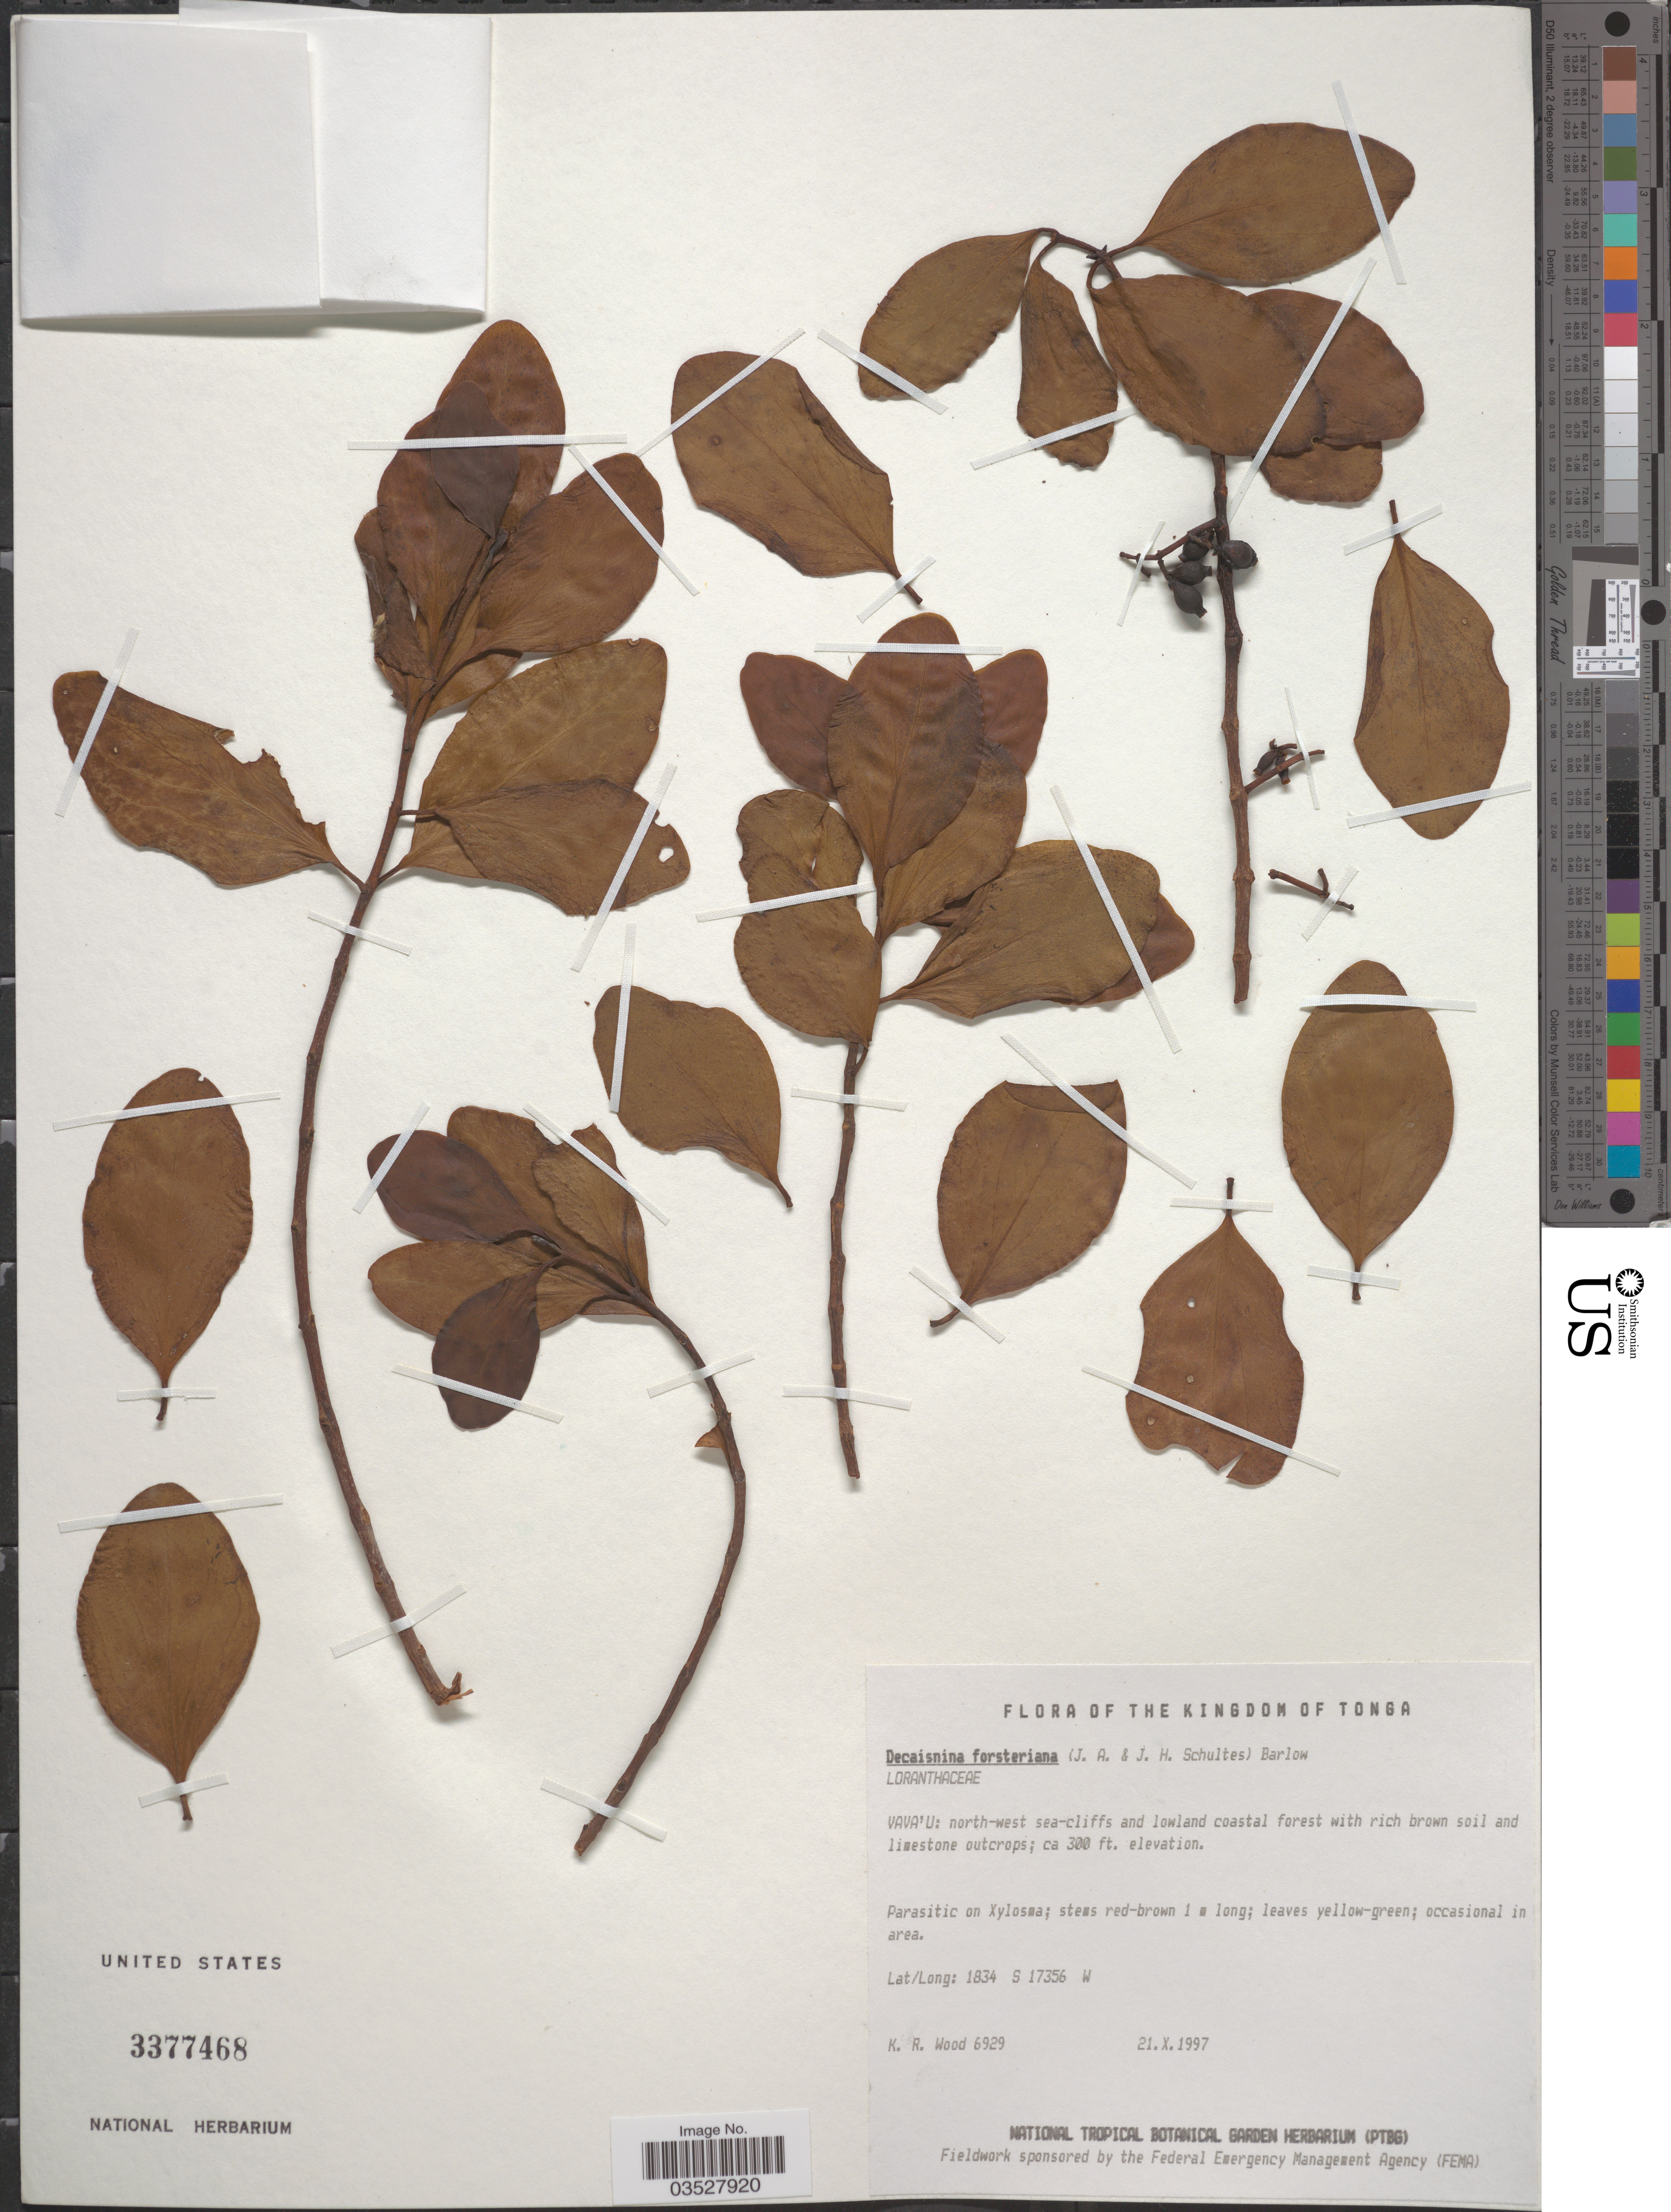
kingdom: Plantae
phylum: Tracheophyta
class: Magnoliopsida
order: Santalales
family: Loranthaceae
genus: Decaisnina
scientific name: Decaisnina forsteriana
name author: (Schult. & Schult. f.) Barlow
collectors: R. Wood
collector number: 6929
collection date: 1997-10-21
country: Tonga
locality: The Kingdom of Tonga. Vava'U: north-west sea-cliffs and lowland coastal forest with rich brown soil and limestone outcrops.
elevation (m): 91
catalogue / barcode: US 3377468